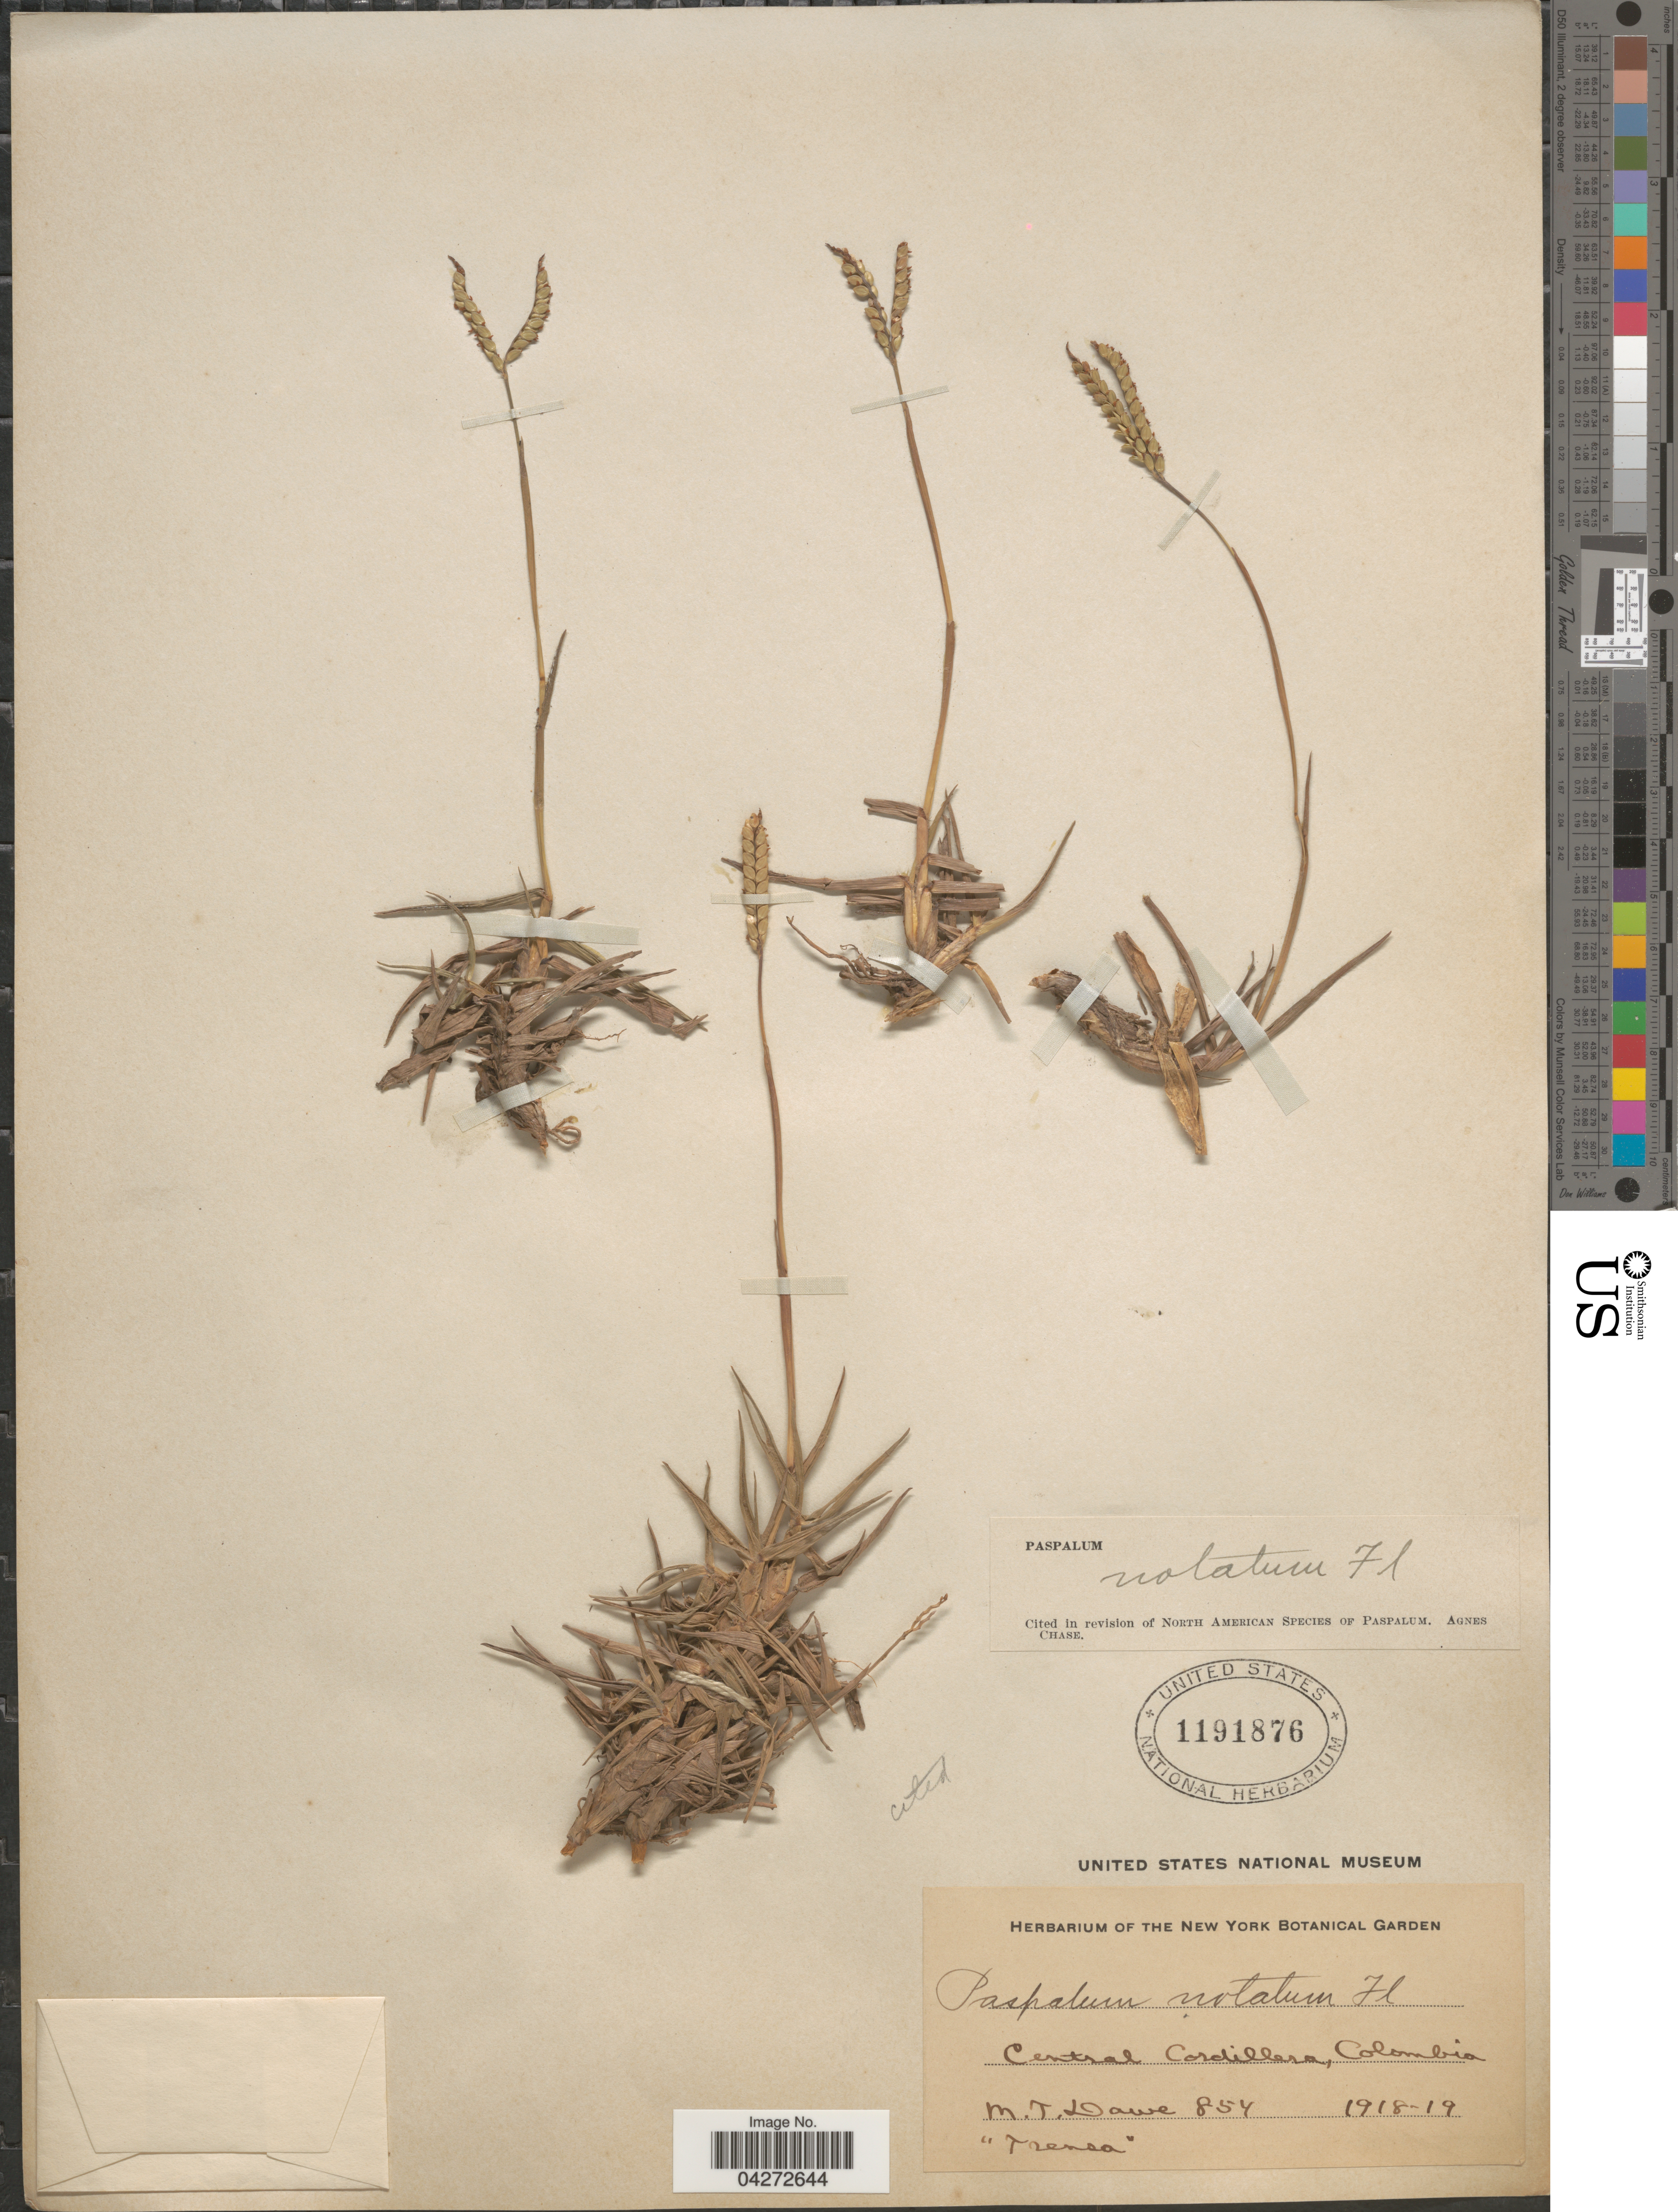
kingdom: Plantae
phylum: Tracheophyta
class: Liliopsida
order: Poales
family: Poaceae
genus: Paspalum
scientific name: Paspalum notatum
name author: Flüggé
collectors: M. T. Dawe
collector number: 854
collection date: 1918/1919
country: Colombia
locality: Central Cordillera.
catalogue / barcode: US 1191876